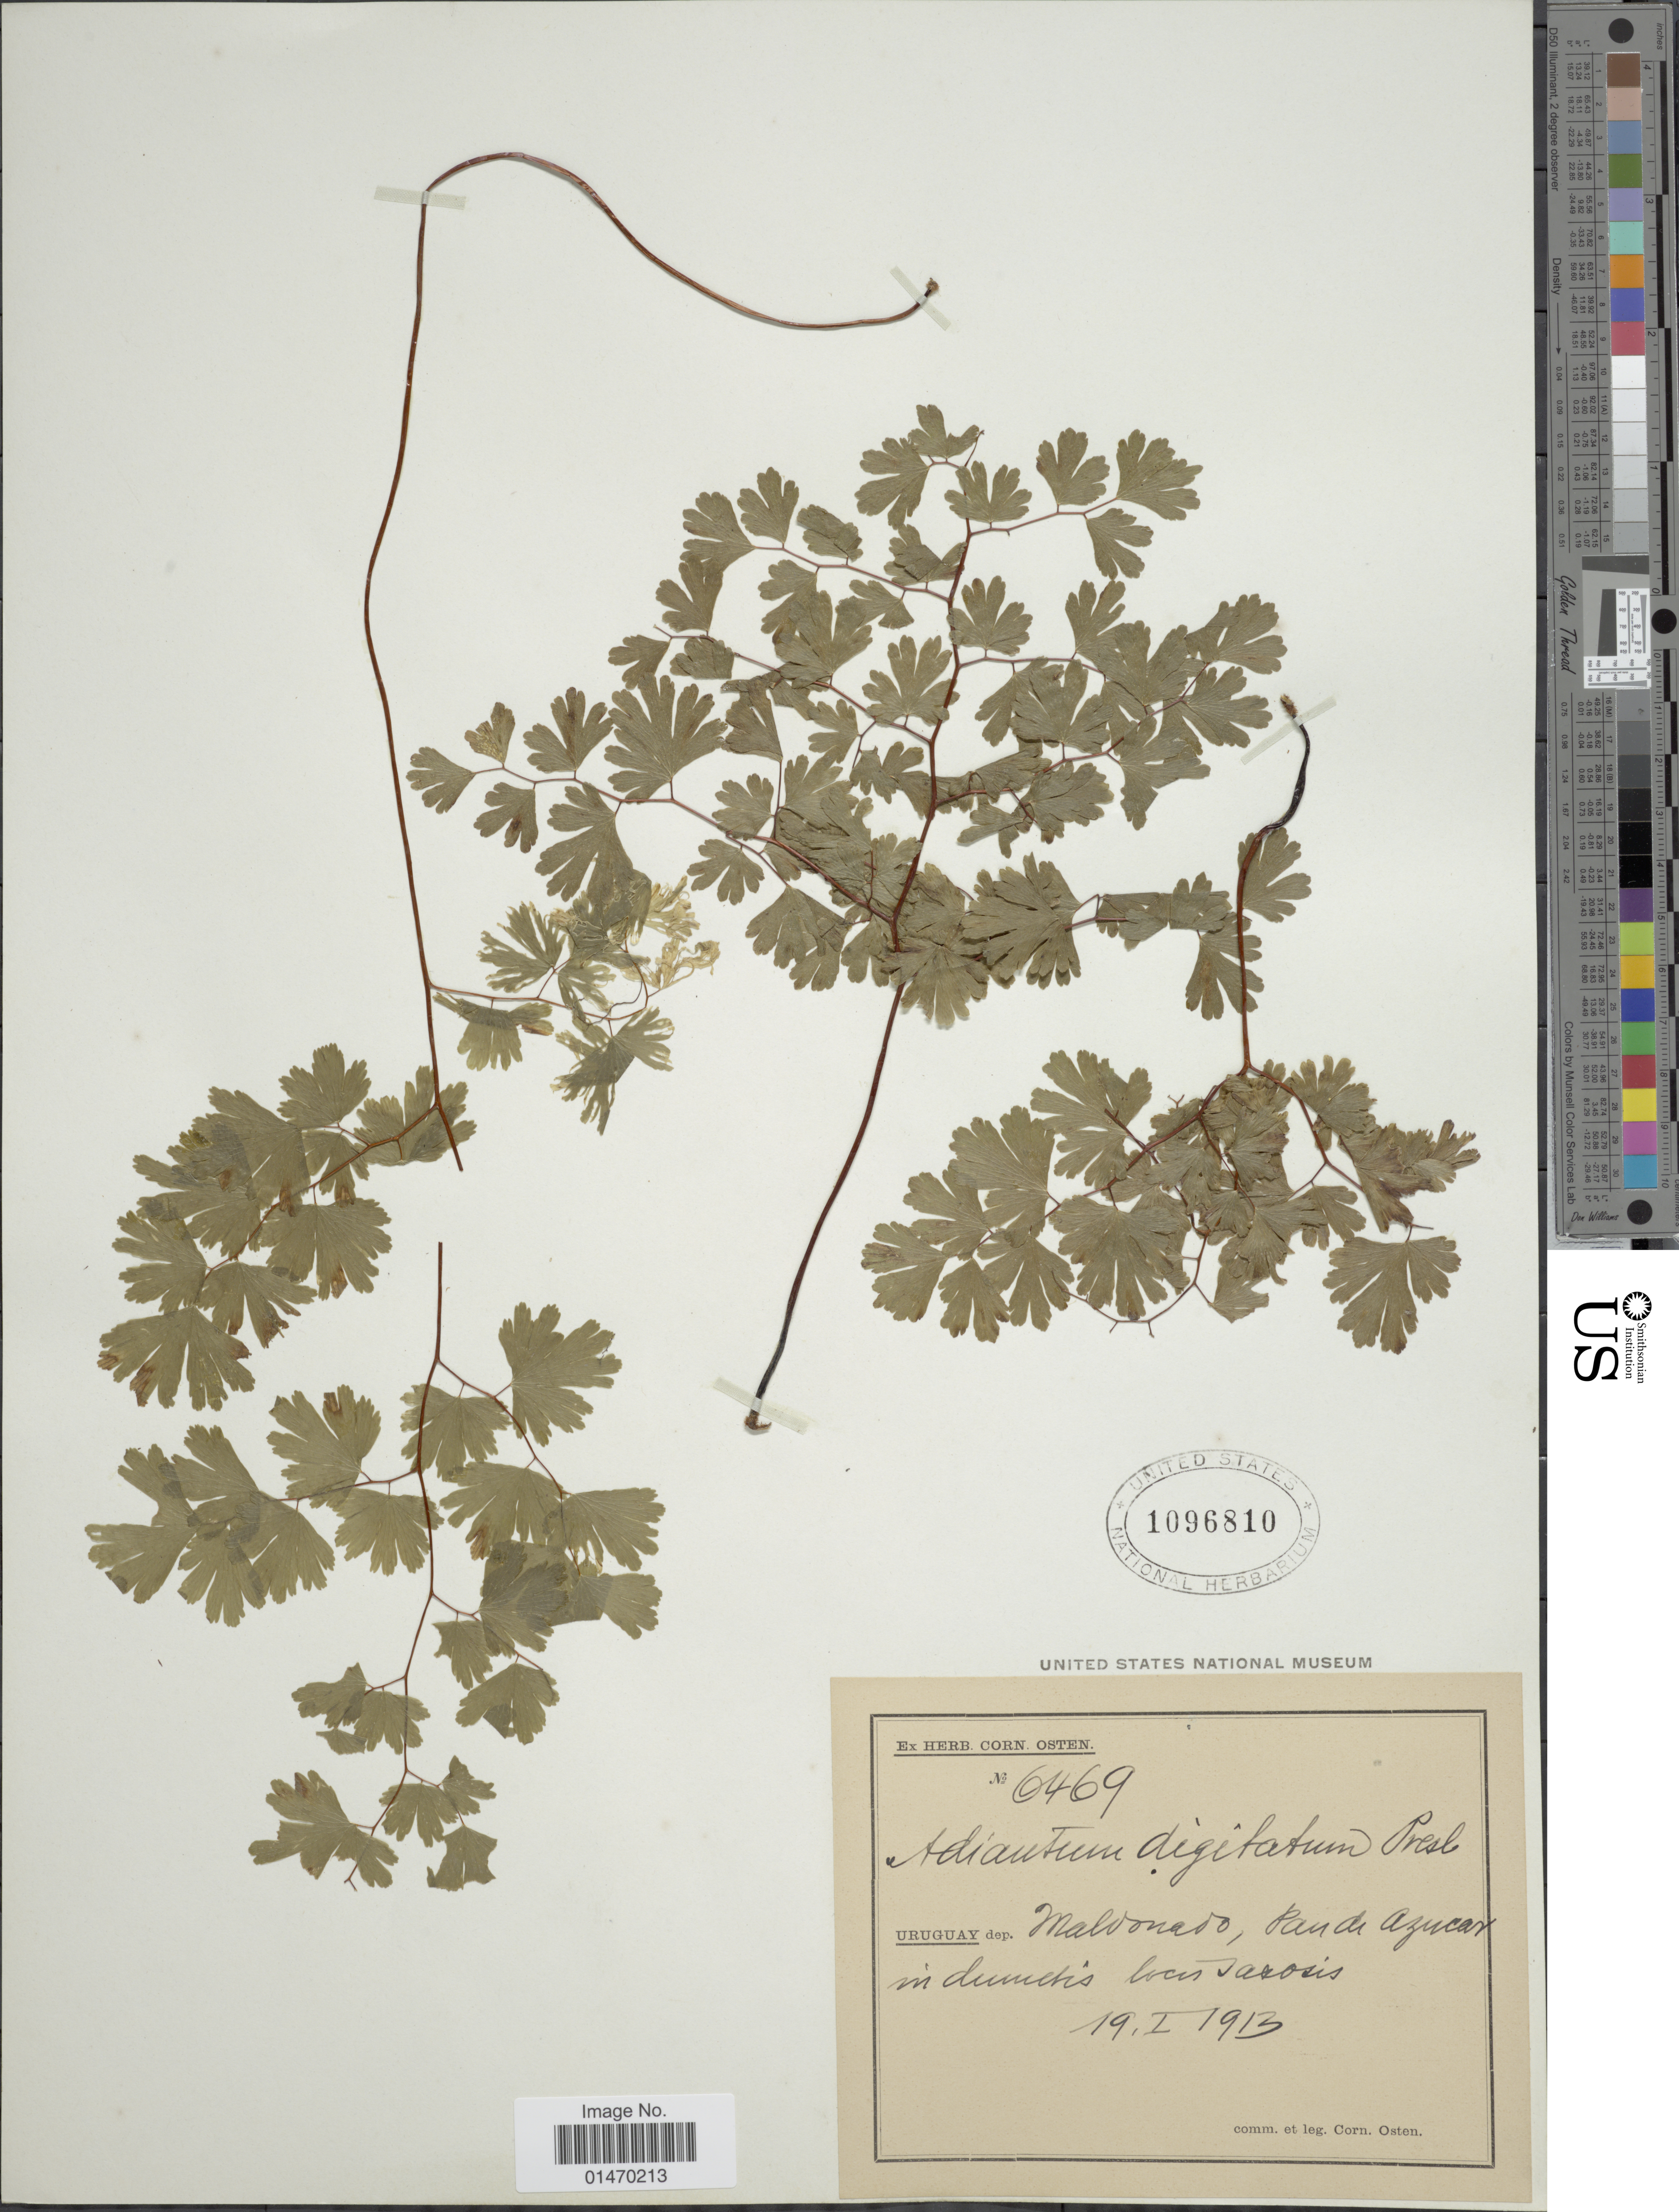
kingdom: Plantae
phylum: Tracheophyta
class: Polypodiopsida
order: Polypodiales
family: Pteridaceae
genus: Adiantum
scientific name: Adiantum digitatum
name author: Hook.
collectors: C. Osten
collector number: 6469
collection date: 1913-01-19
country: Uruguay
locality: Malvonado, Pan de Azucar.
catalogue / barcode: US 1096810